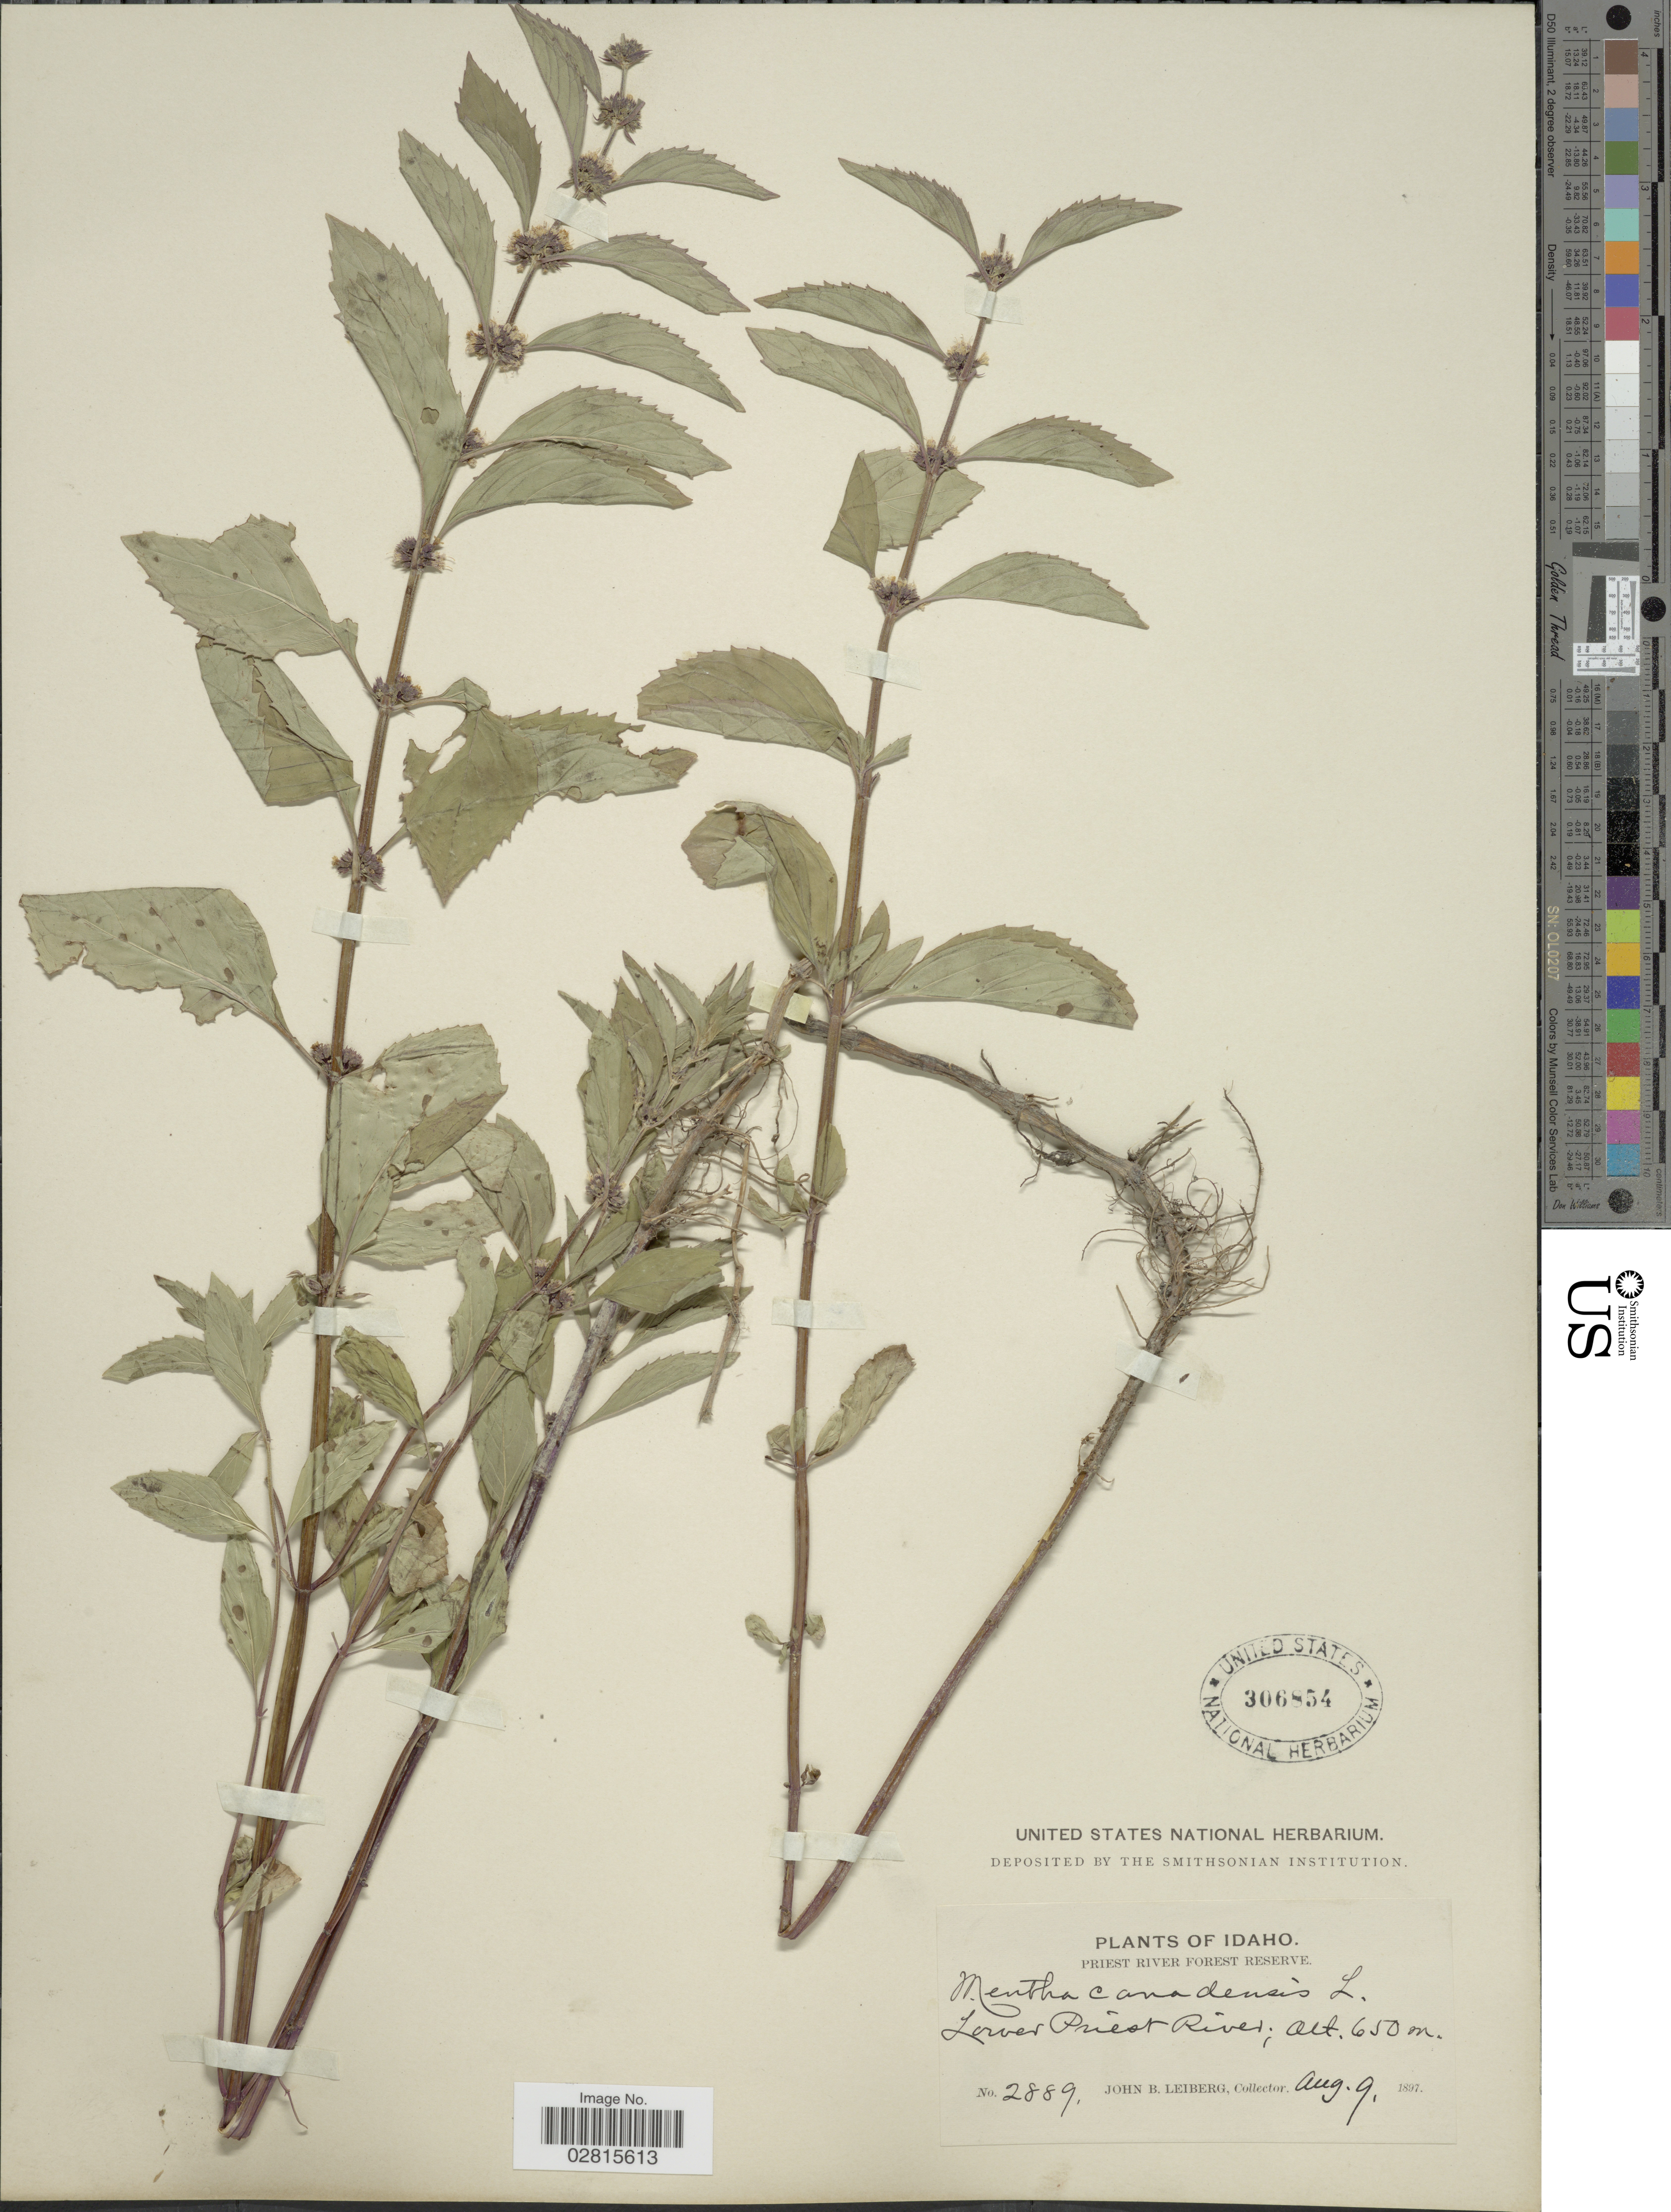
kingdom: Plantae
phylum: Tracheophyta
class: Magnoliopsida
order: Lamiales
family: Lamiaceae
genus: Mentha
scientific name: Mentha penardii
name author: (Briq.) Rydb.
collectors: J. Leiberg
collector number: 2889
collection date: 1897-08-09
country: United States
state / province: Idaho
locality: Priest River Forest Reserve, Lower Priest River.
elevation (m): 650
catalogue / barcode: US 306854